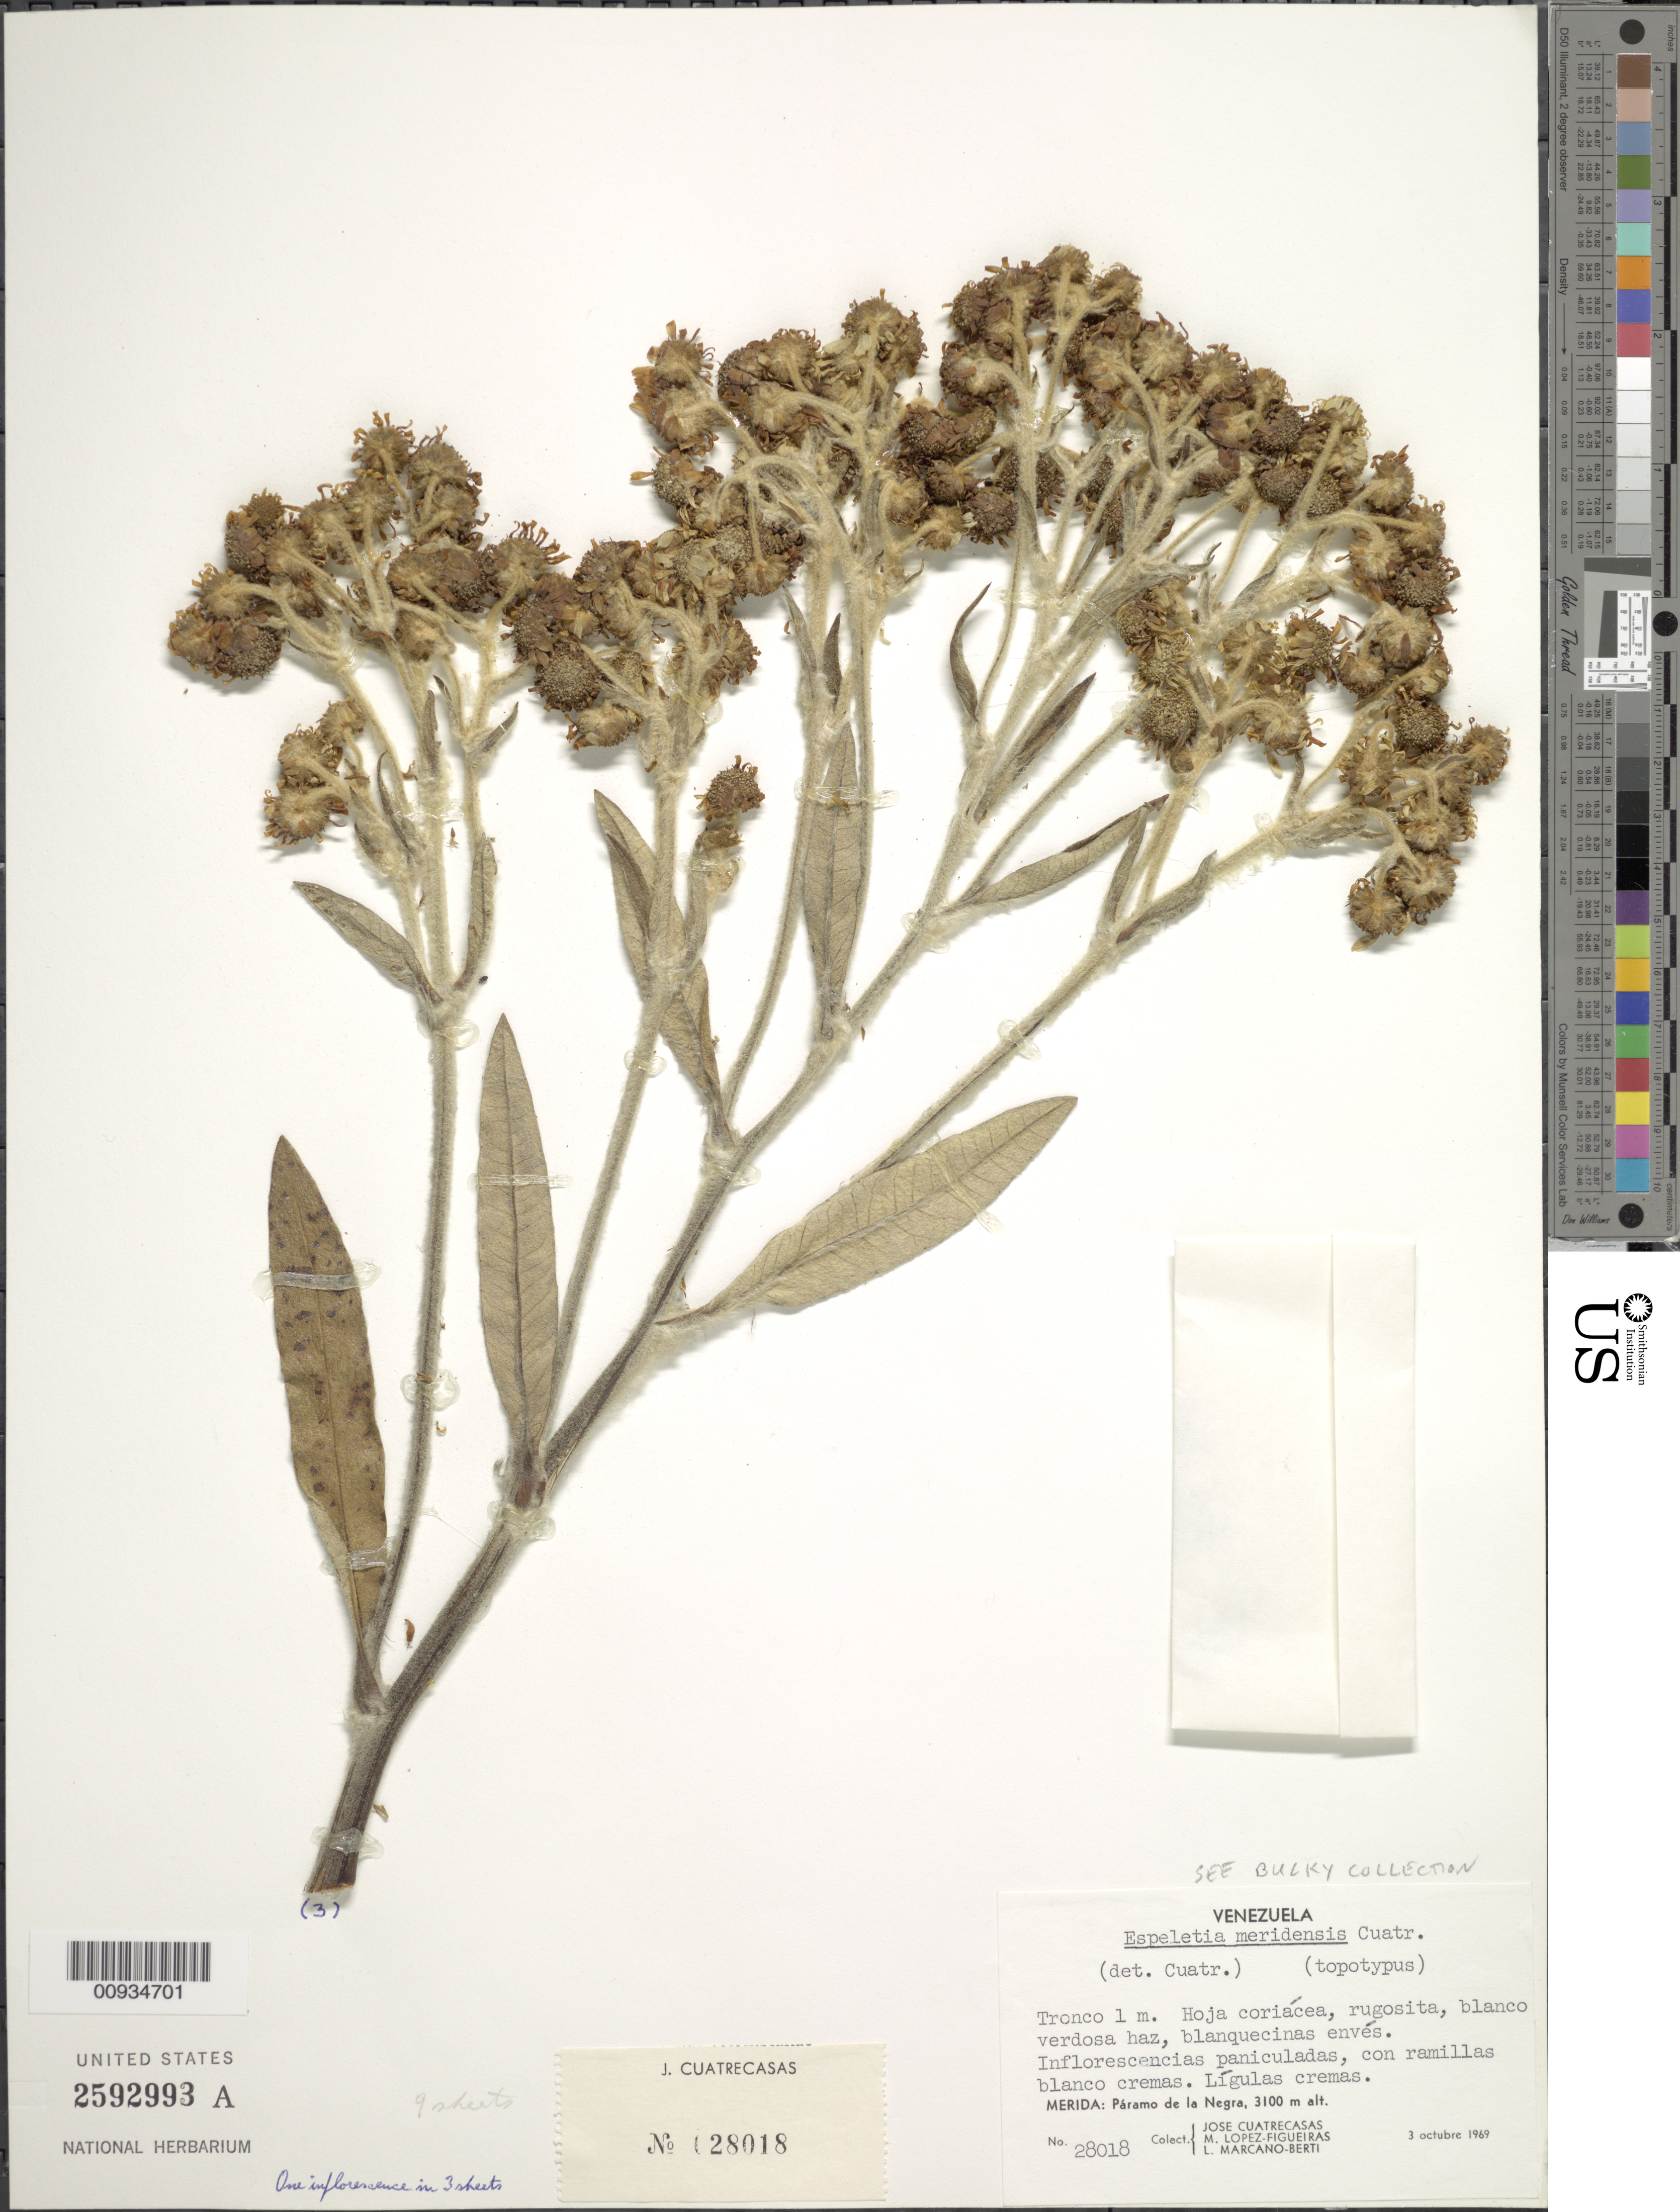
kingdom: Plantae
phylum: Tracheophyta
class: Magnoliopsida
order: Asterales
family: Asteraceae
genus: Espeletiopsis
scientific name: Espeletiopsis meridensis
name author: (Cuatrec.) Cuatrec.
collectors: J. Cuatrecasas, M. López Figueiras & L. Marcano-Berti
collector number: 28018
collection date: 1969-10-03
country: Venezuela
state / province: Mérida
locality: Páramo de la Negra.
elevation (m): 3100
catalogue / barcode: US 2592993A